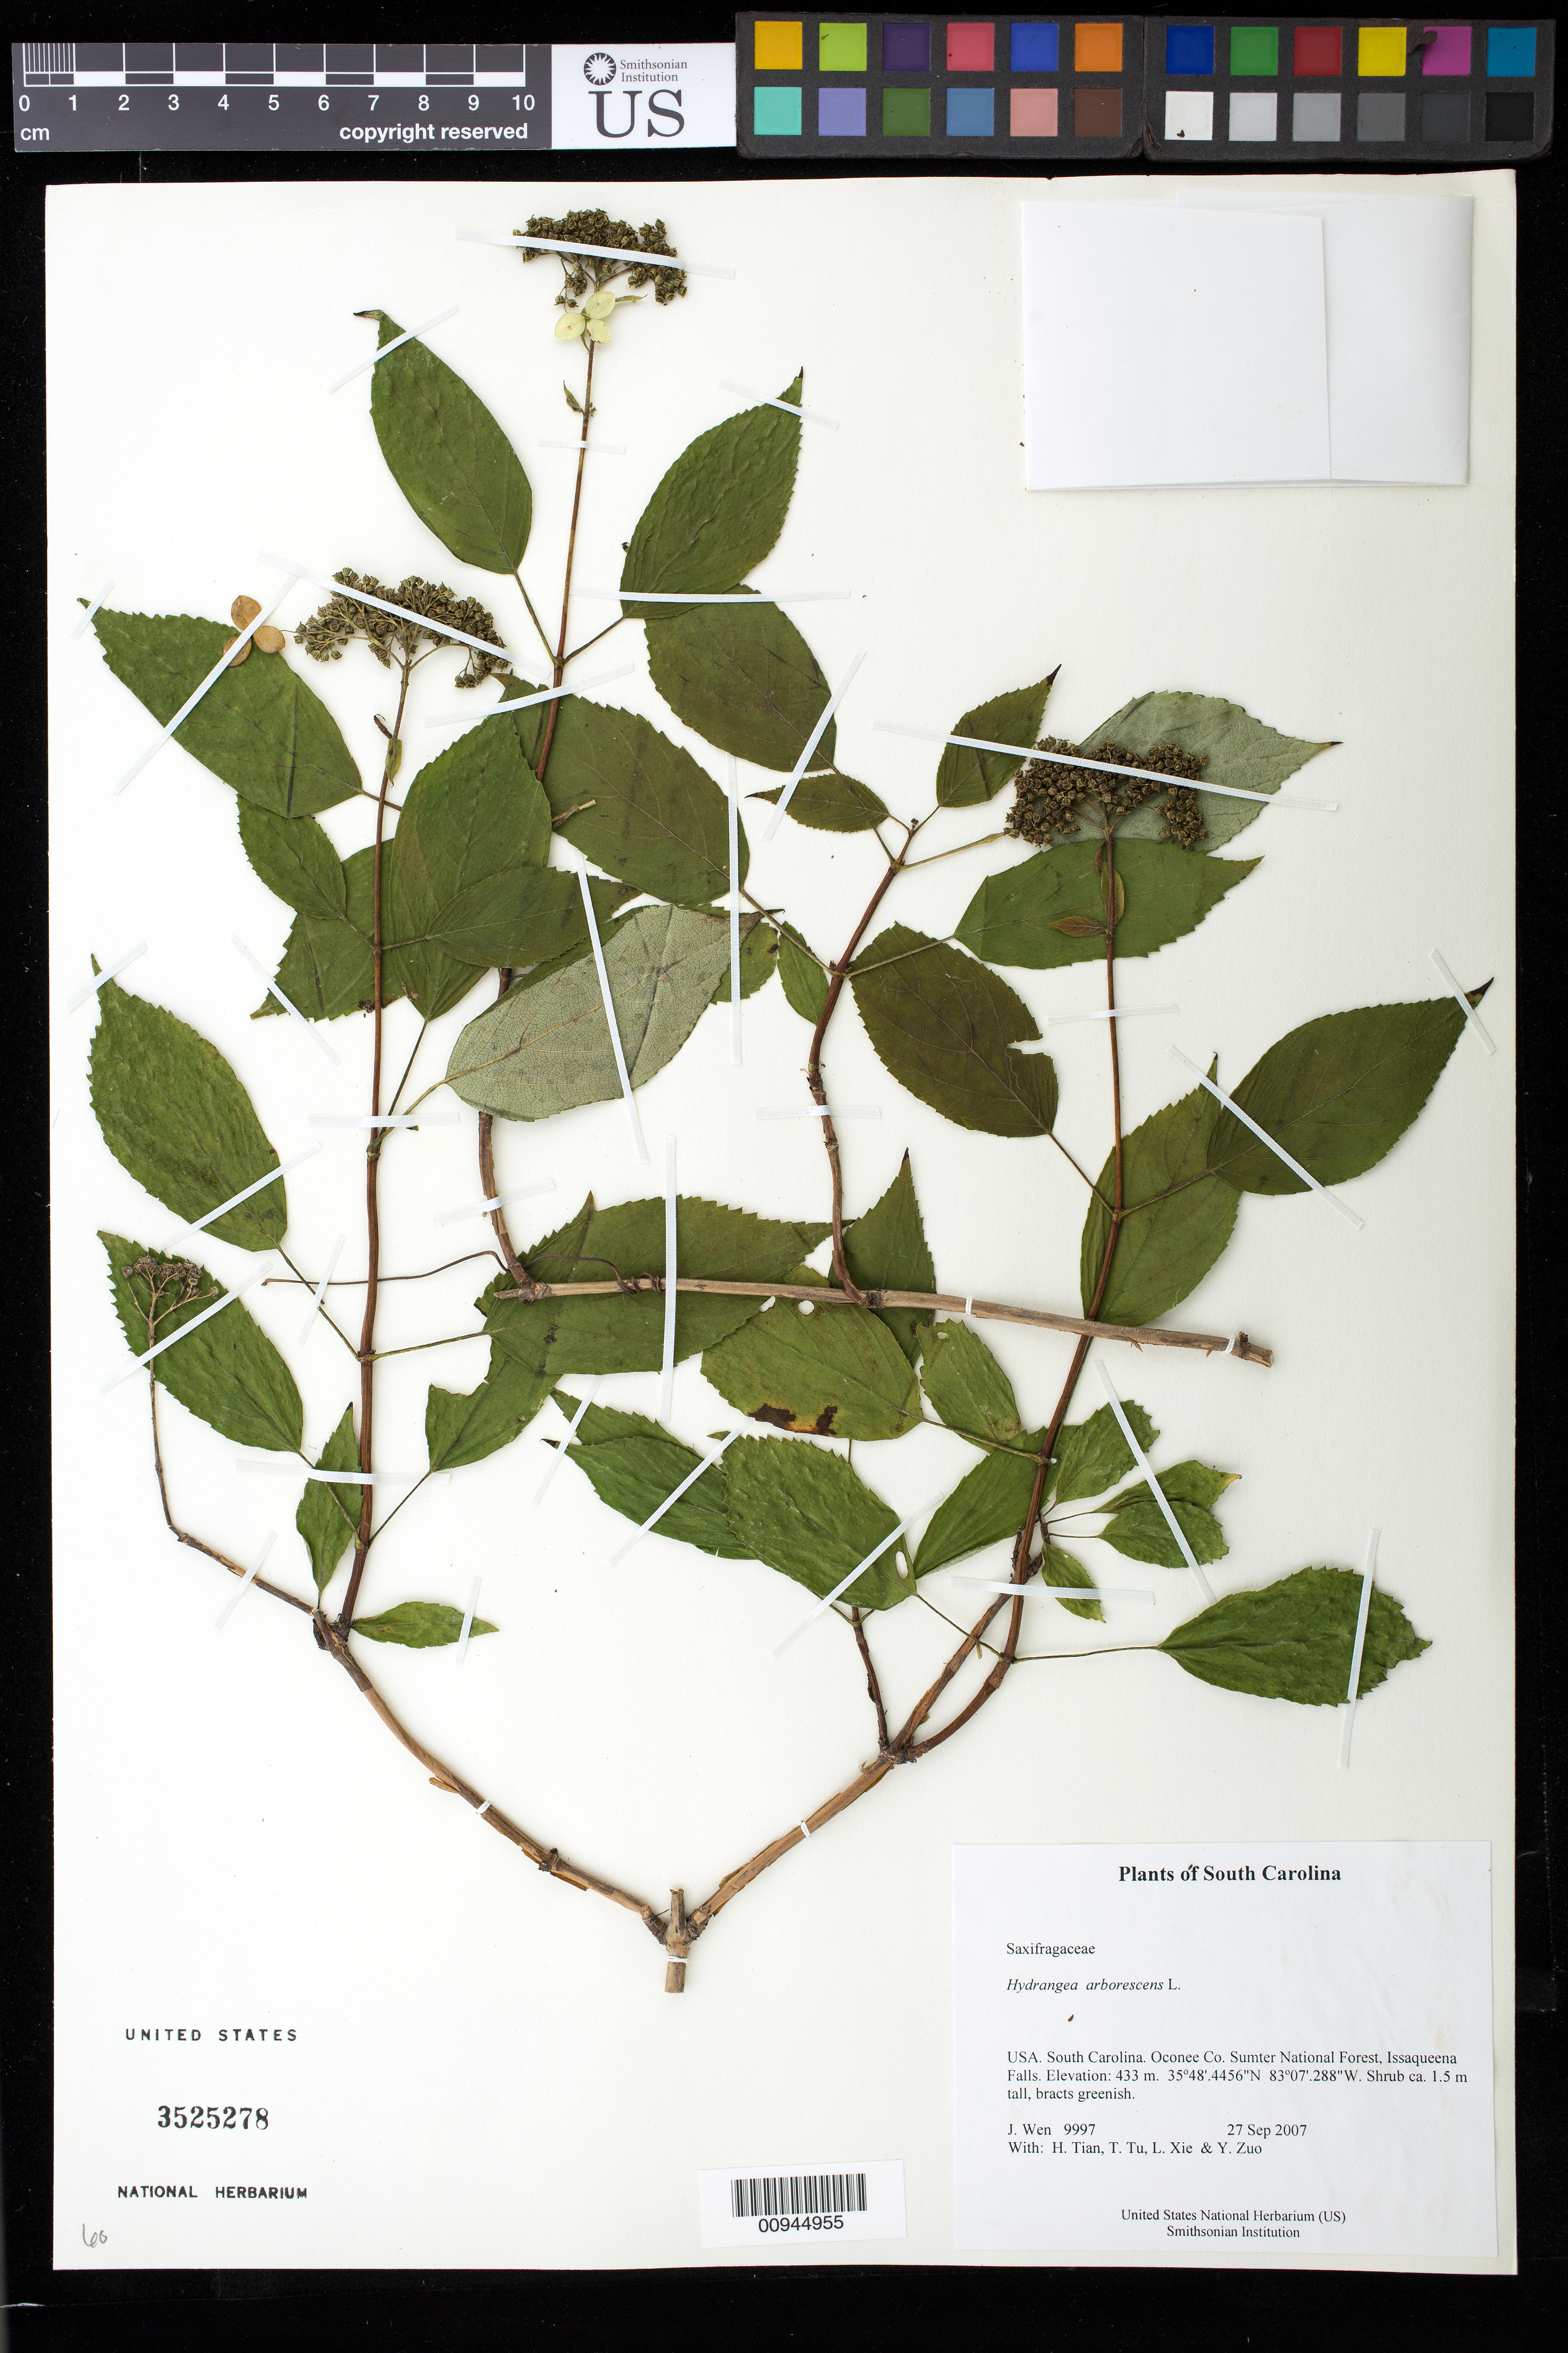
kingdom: Plantae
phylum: Tracheophyta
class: Magnoliopsida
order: Cornales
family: Hydrangeaceae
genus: Hydrangea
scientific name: Hydrangea arborescens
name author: L.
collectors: J. Wen, H. Tian, T. Tu, L. Xie & Y. Zuo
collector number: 9997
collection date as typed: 27 Sep 2007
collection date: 2007-09-27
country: United States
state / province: South Carolina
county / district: Oconee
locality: Sumter National Forest, Issaqueena Falls.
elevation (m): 433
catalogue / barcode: US 3525278